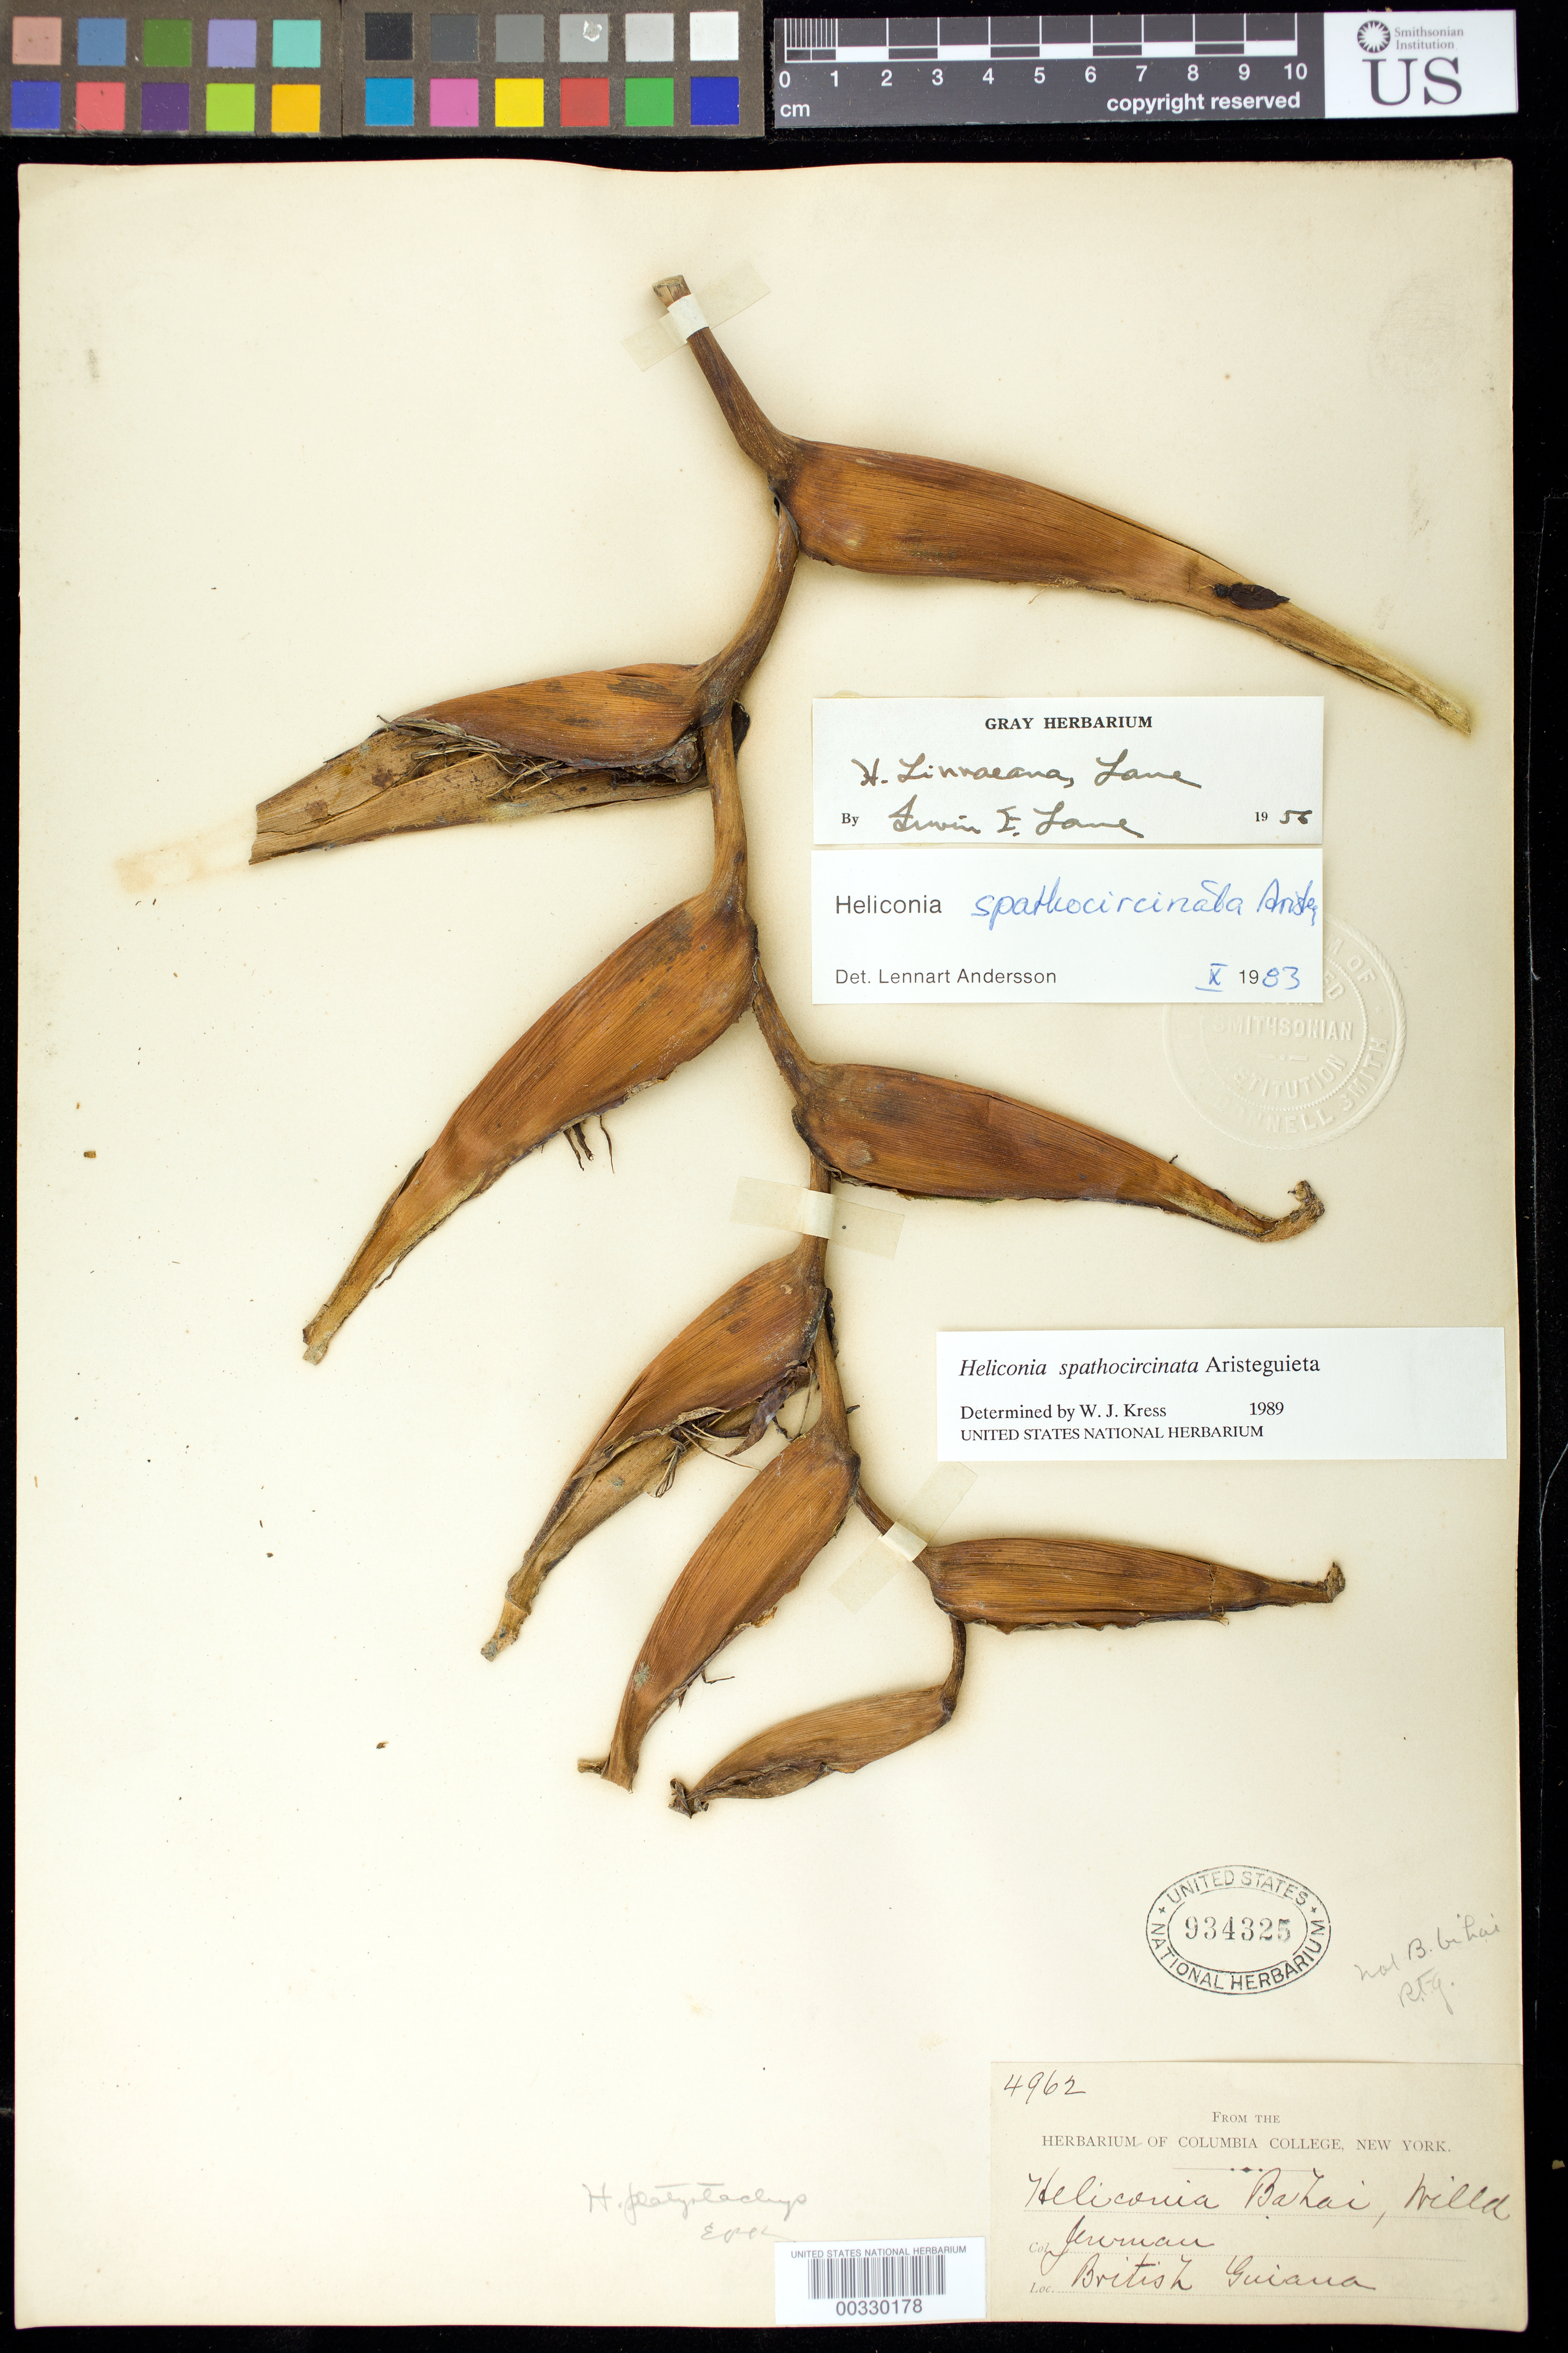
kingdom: Plantae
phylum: Tracheophyta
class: Liliopsida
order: Zingiberales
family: Heliconiaceae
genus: Heliconia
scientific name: Heliconia spathocircinata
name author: Aristeg.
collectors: G. S. Jenman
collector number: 4962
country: Guyana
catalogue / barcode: US 934325